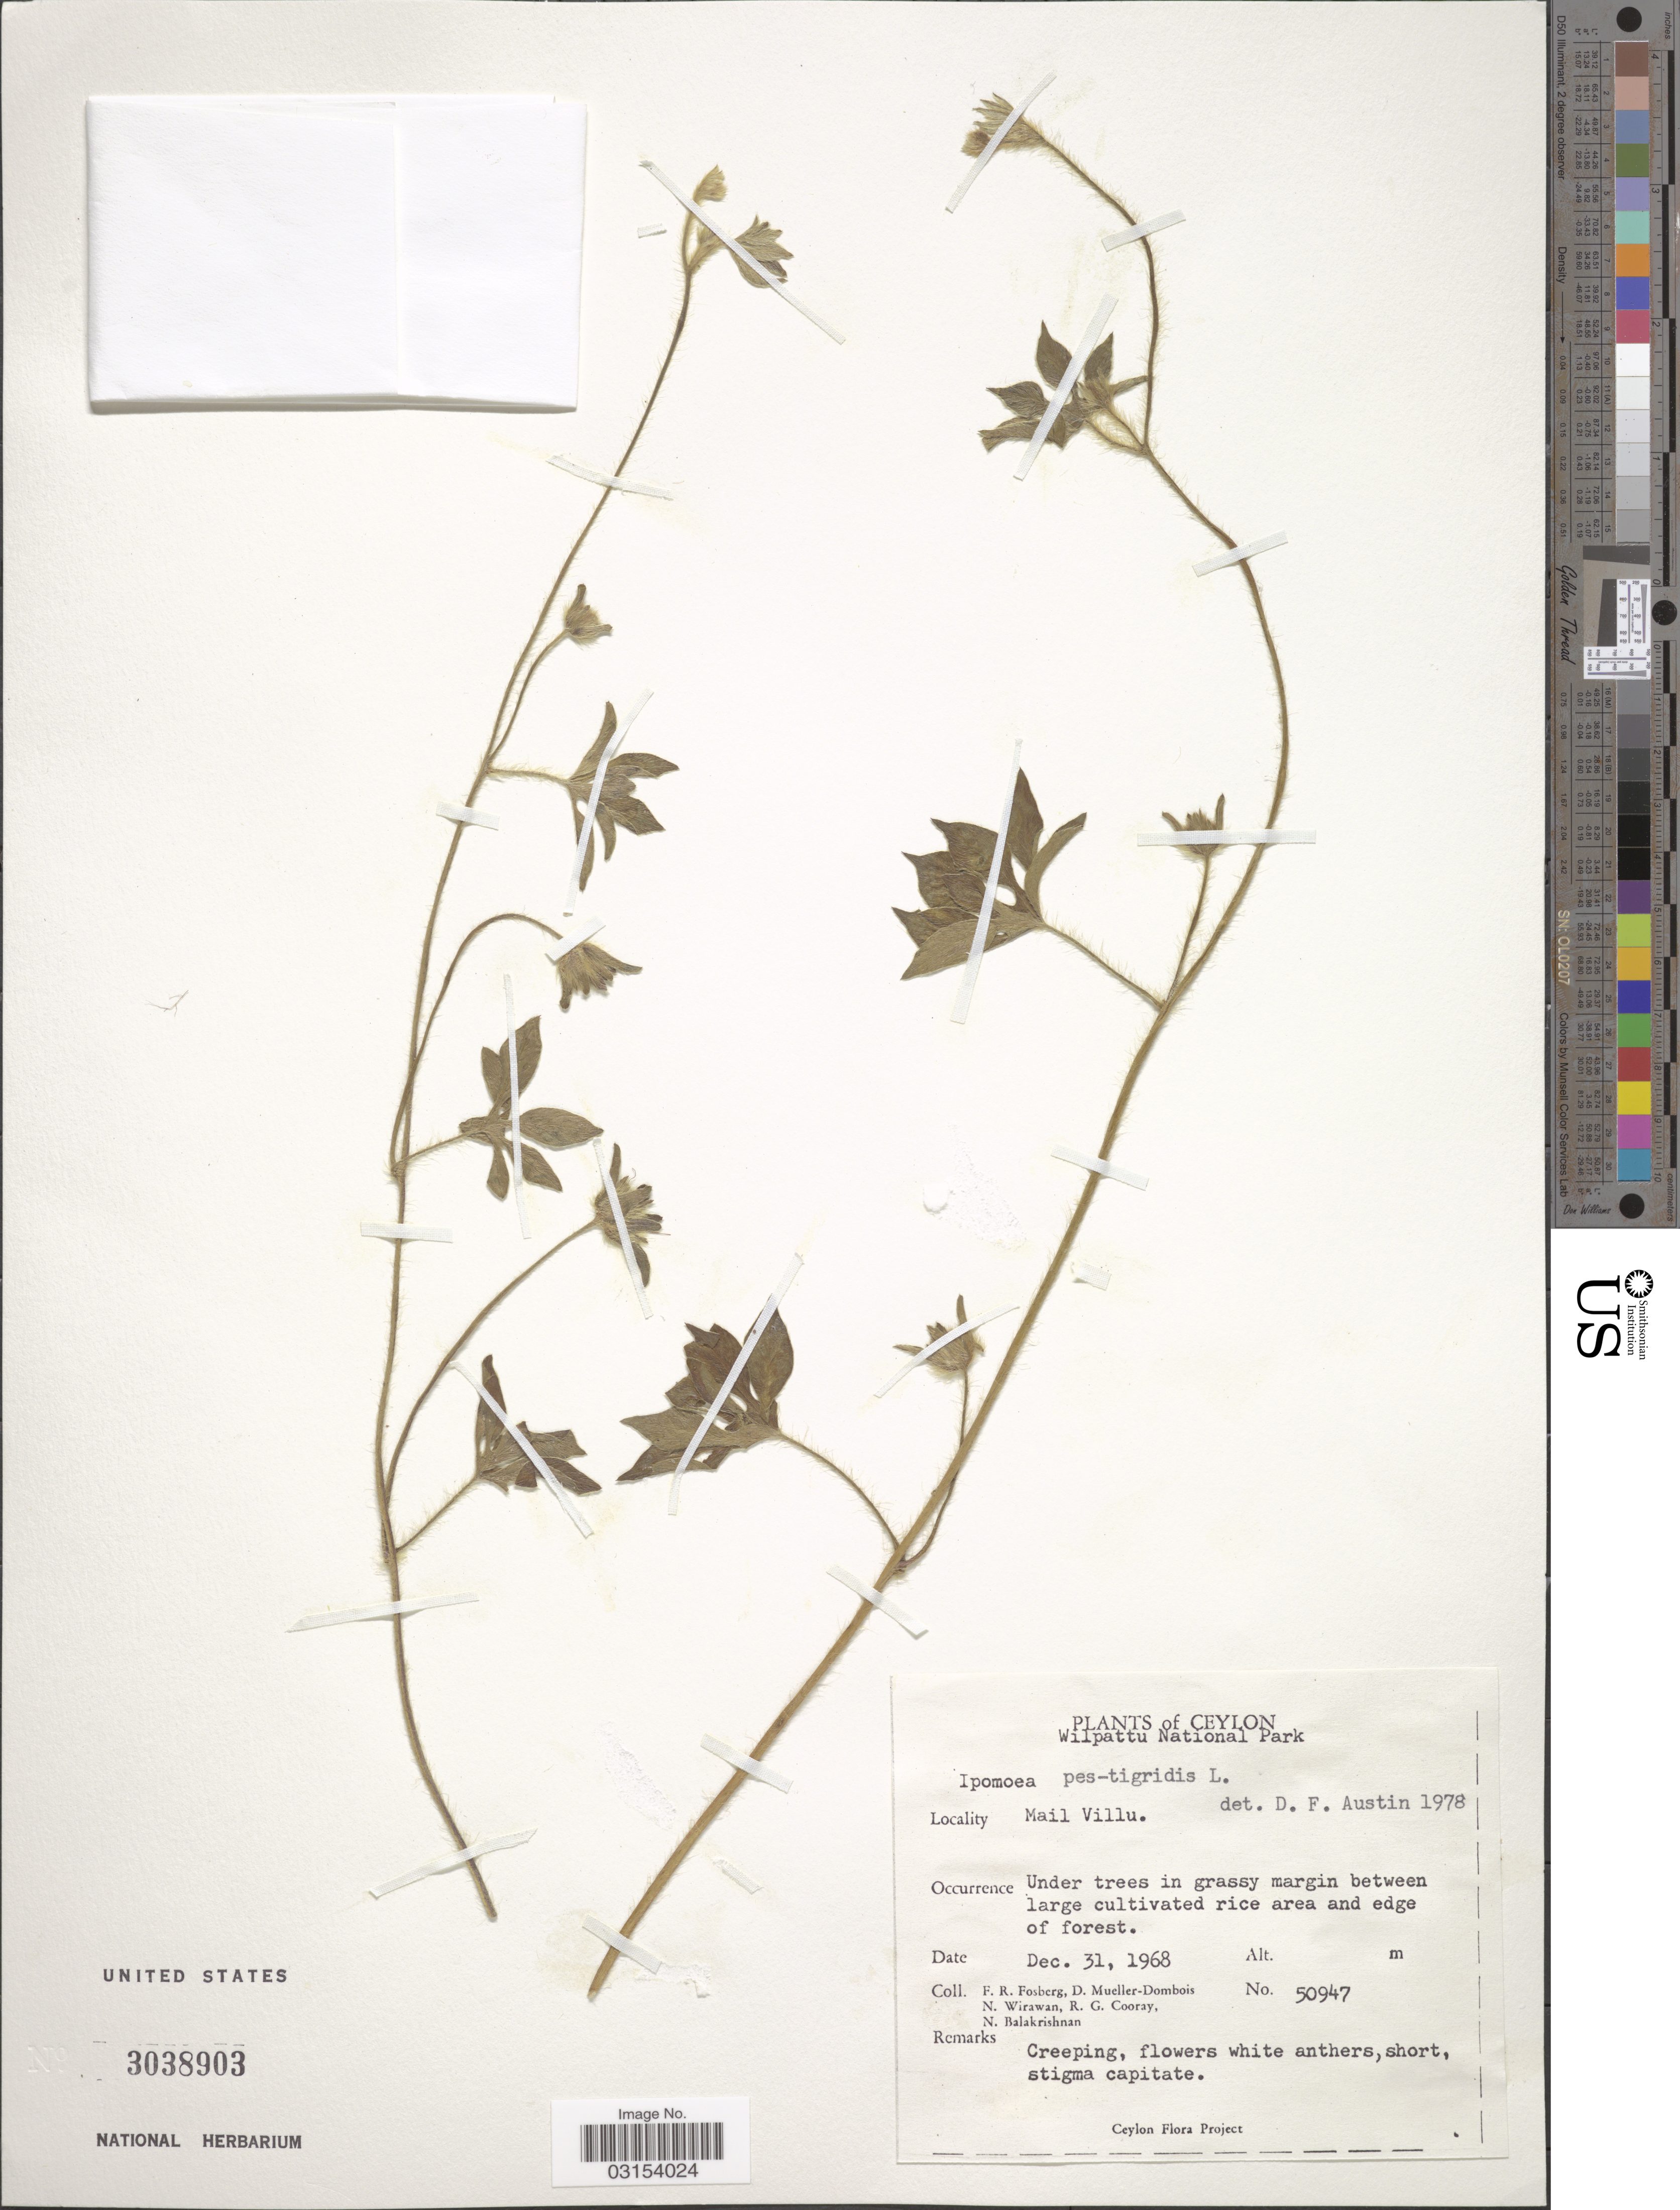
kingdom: Plantae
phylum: Tracheophyta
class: Magnoliopsida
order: Solanales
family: Convolvulaceae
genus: Ipomoea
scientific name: Ipomoea pes-tigridis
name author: L.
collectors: F. R. Fosberg, D. Mueller-Dombois, N. Wirawan, R. Cooray & N. Balakrishnan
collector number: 50947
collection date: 1968-12-31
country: Sri Lanka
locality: Ceylon. Wilpattu National Park. Mail Villu.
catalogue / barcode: US 3038903